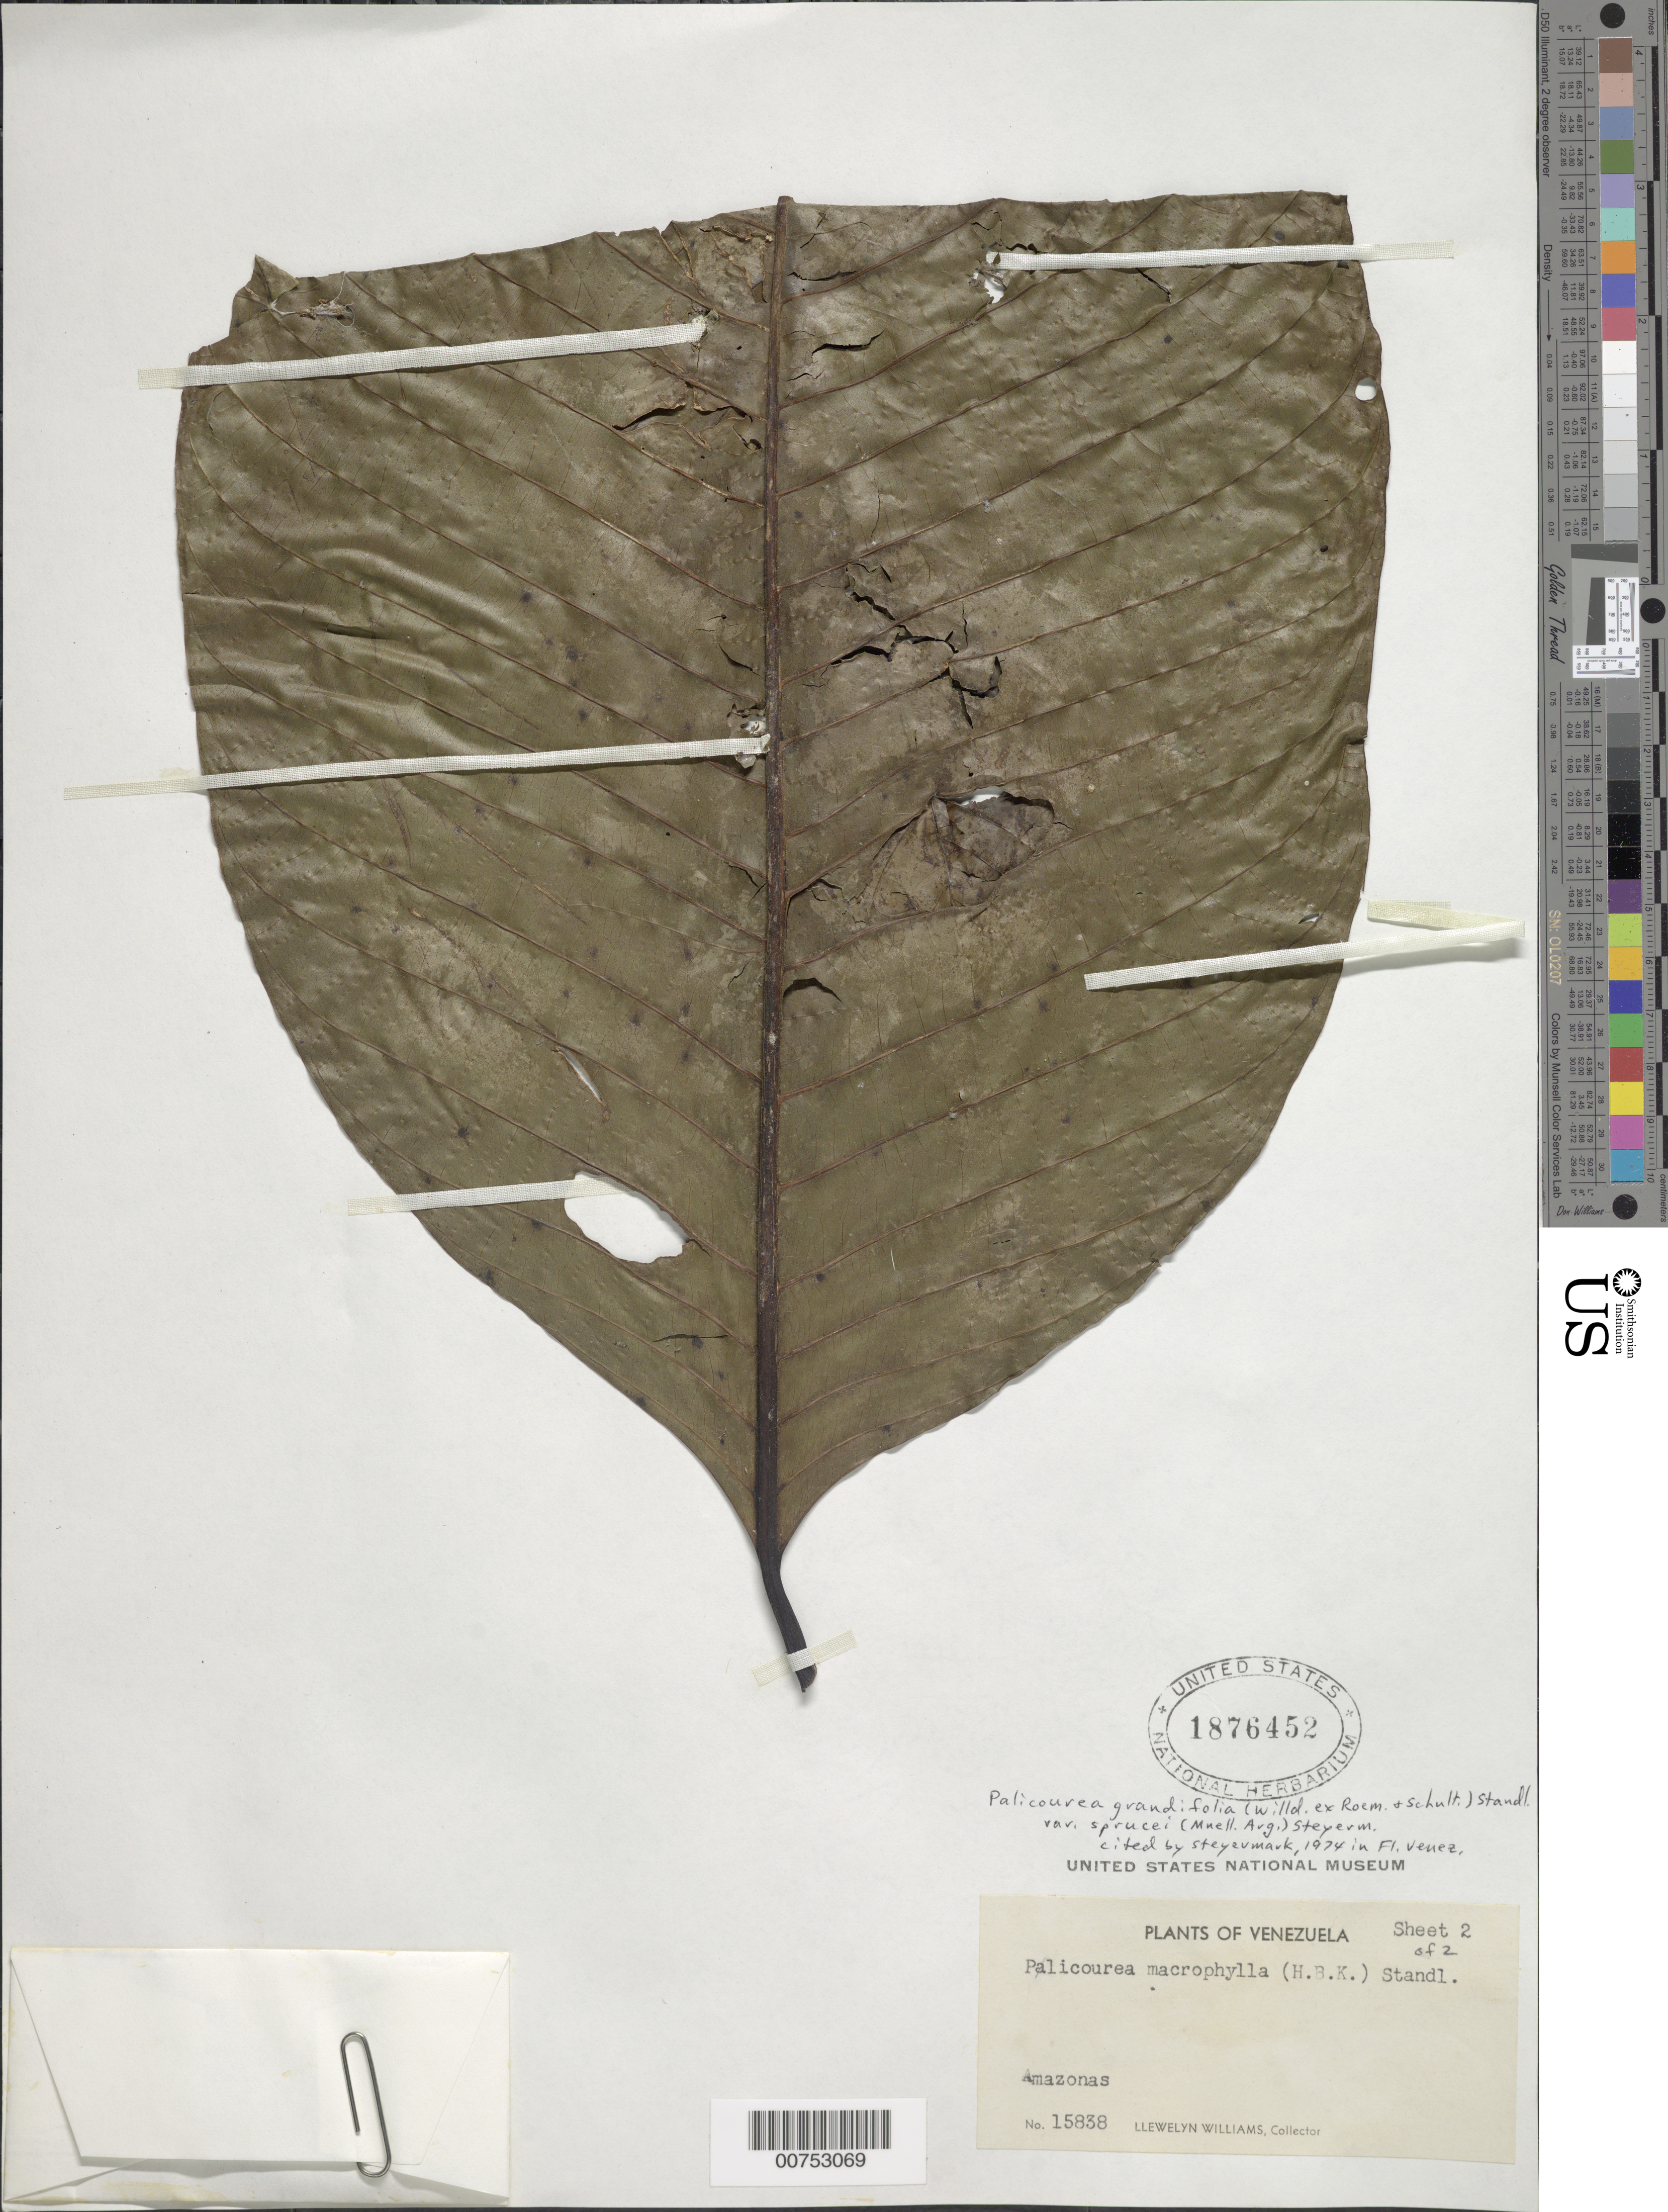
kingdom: Plantae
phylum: Tracheophyta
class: Magnoliopsida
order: Gentianales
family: Rubiaceae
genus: Palicourea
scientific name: Palicourea grandifolia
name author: (Willd. ex Rose & Schult.) Standl.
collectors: Ll. Williams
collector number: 15838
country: Venezuela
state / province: Amazonas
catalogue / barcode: US 1876452